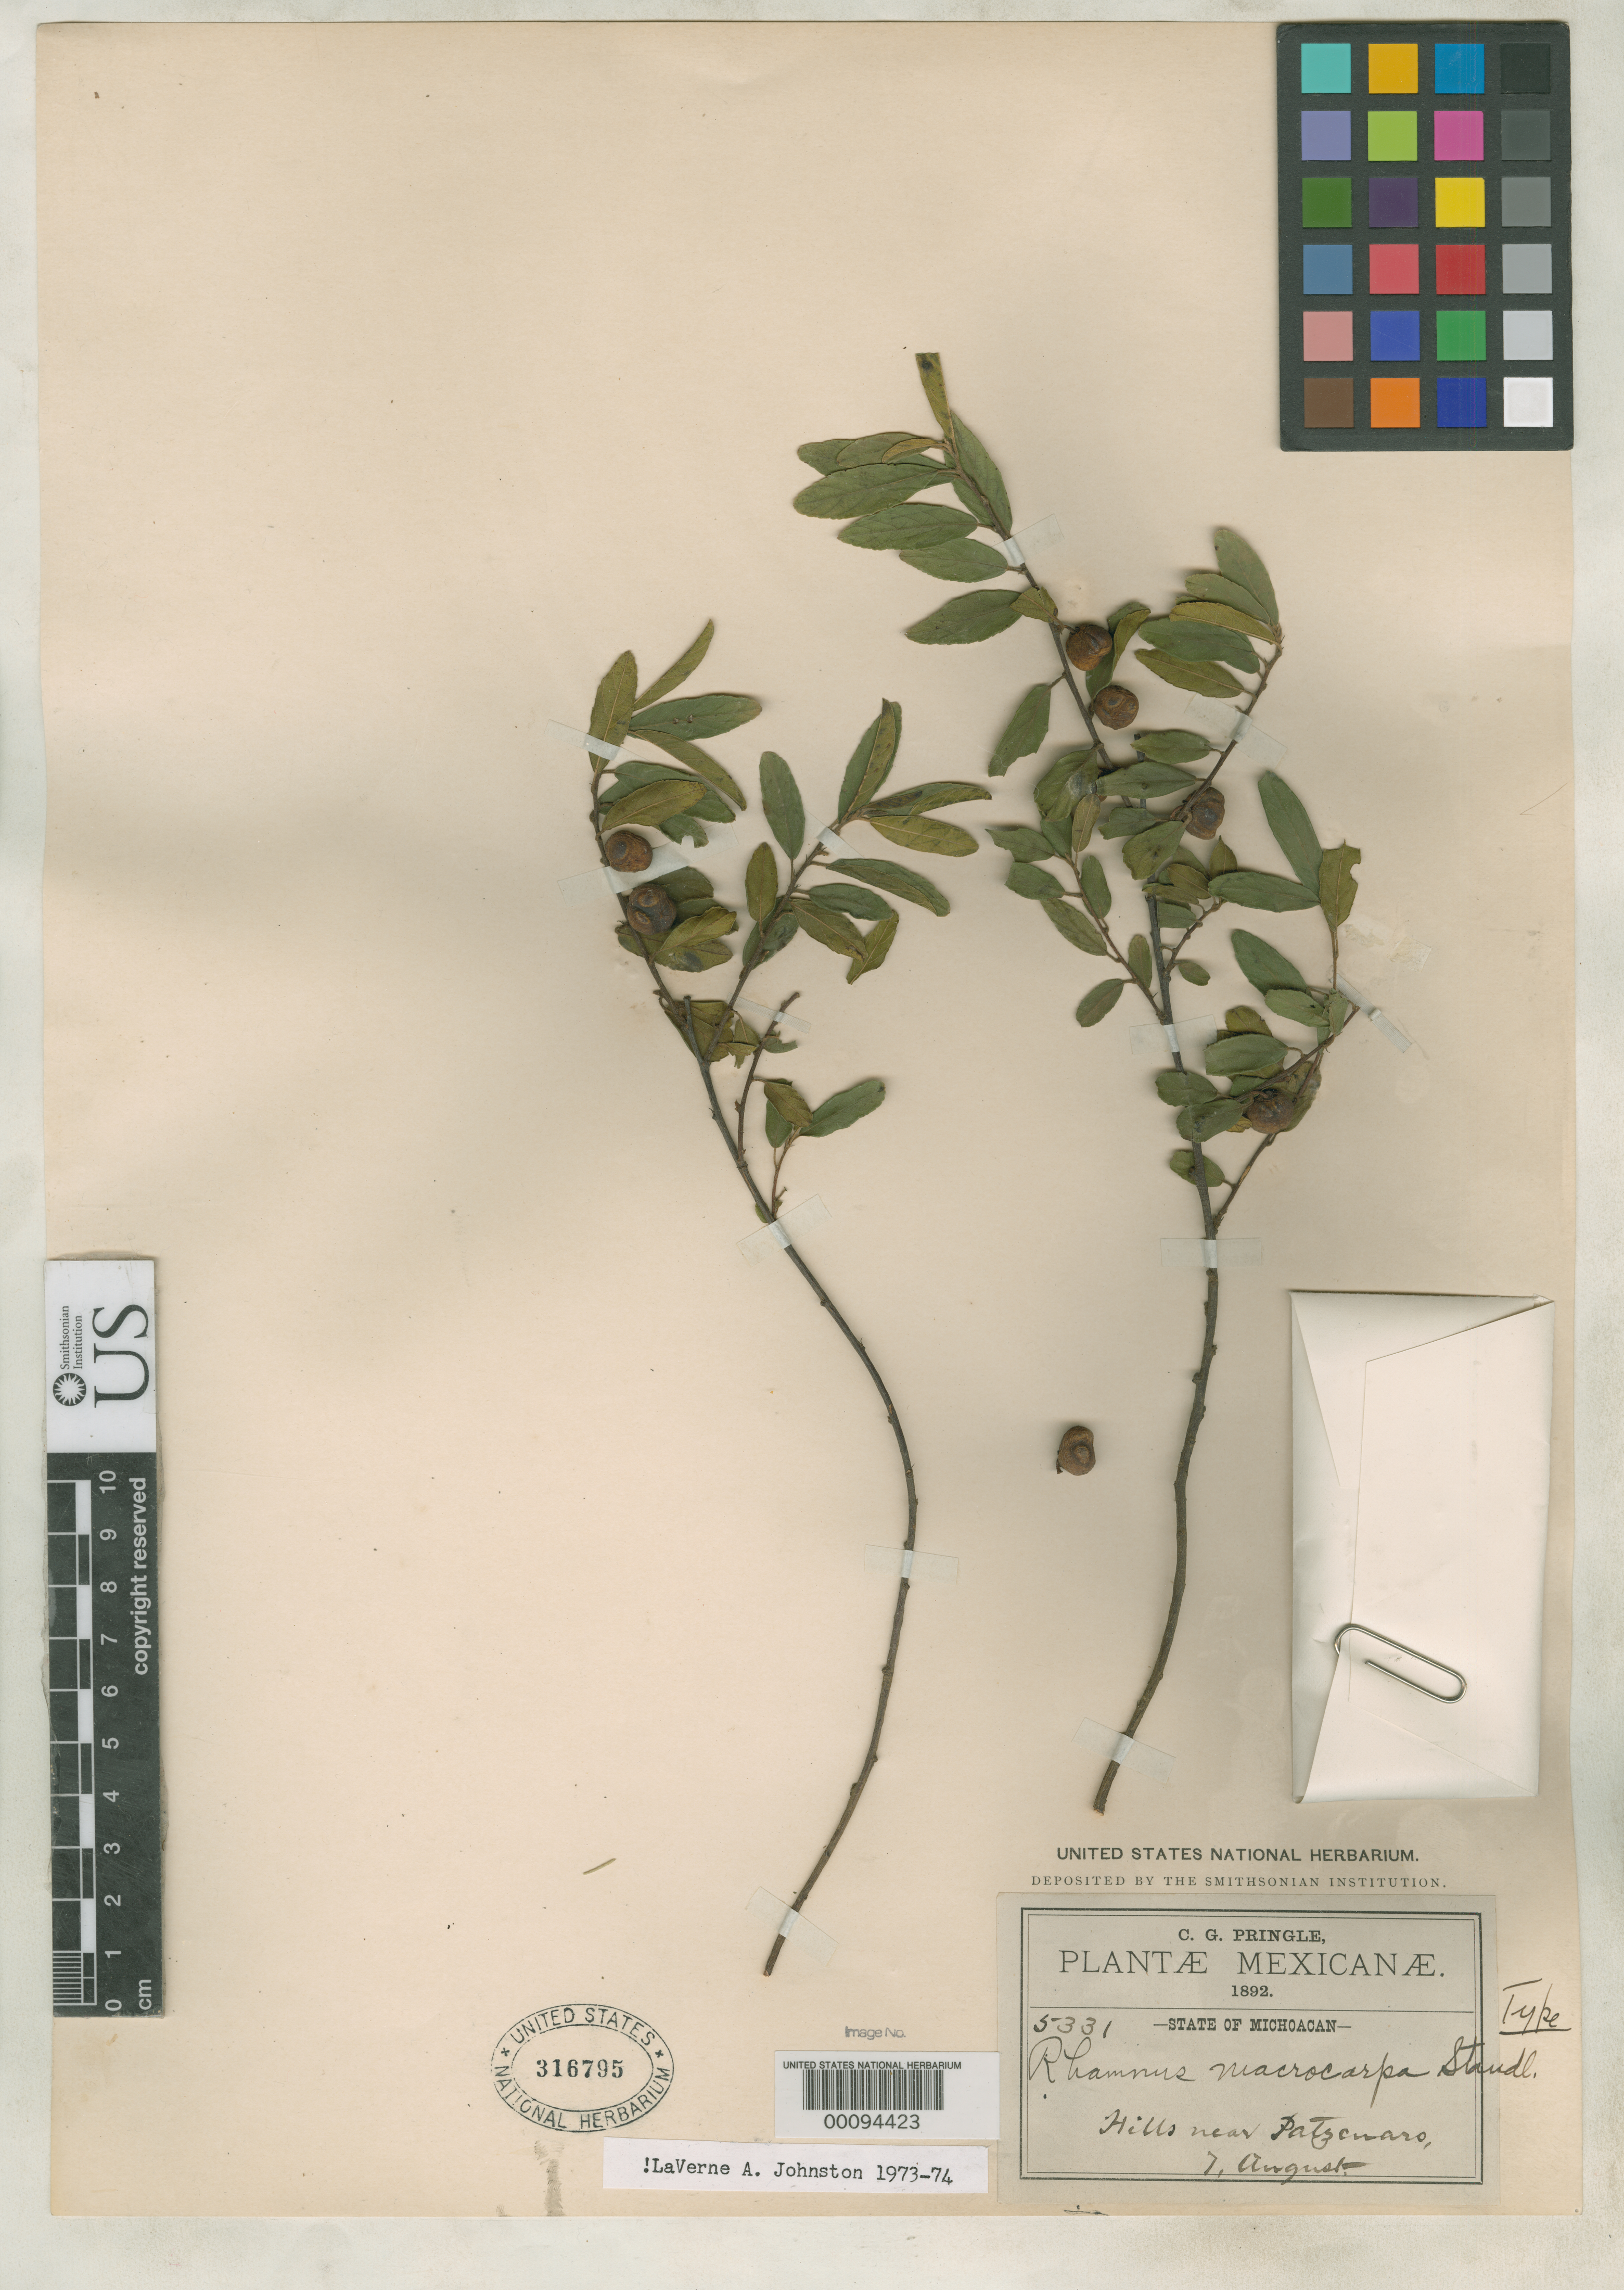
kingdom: Plantae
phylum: Tracheophyta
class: Magnoliopsida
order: Rosales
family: Rhamnaceae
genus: Rhamnus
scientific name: Rhamnus macrocarpa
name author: Standl.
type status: Holotype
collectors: C. G. Pringle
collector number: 5331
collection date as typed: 07 Aug 1892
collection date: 1892-08-07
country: Mexico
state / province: Michoacán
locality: Near Patzcuaro.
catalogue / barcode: US 316795